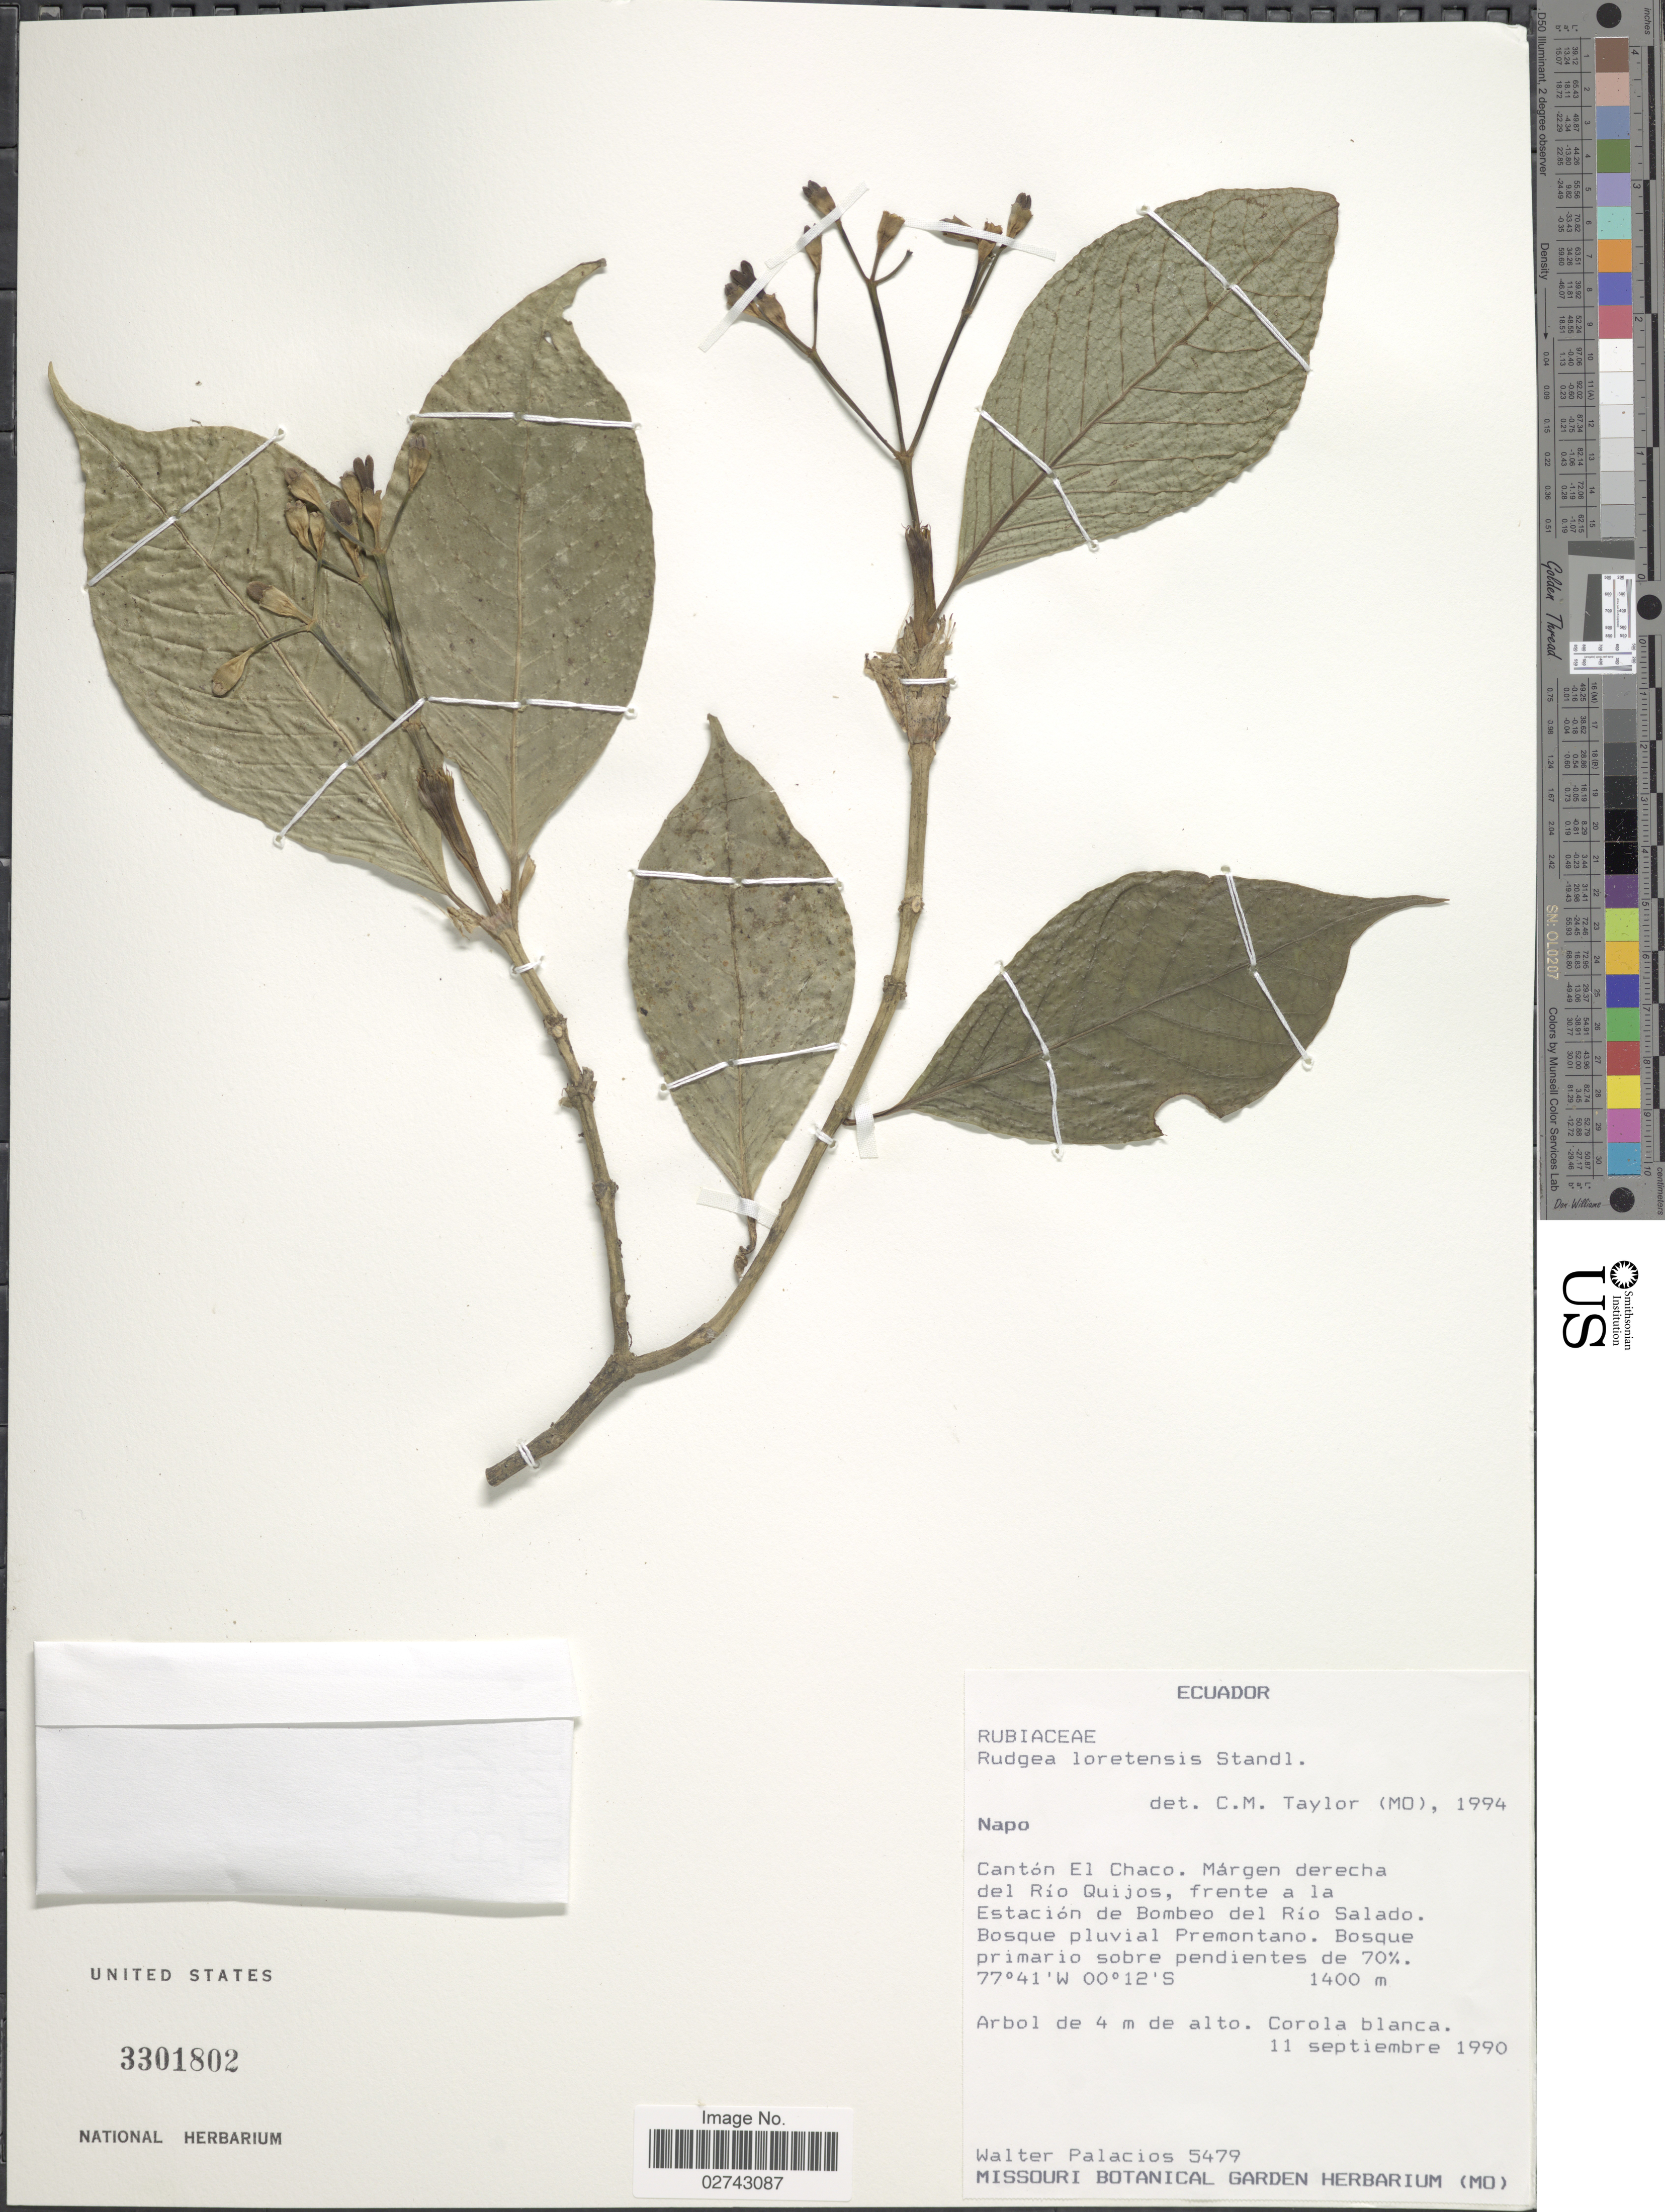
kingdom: Plantae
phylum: Tracheophyta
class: Magnoliopsida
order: Gentianales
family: Rubiaceae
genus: Rudgea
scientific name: Rudgea loretensis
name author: Standl.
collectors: W. Palacios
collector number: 5479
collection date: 1990-09-11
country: Ecuador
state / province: Napo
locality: Canton El Chaco. Margen derecha del Rio Quijos, frente à la Estacion de Bombeo del Rio Salado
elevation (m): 1400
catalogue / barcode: US 3301802